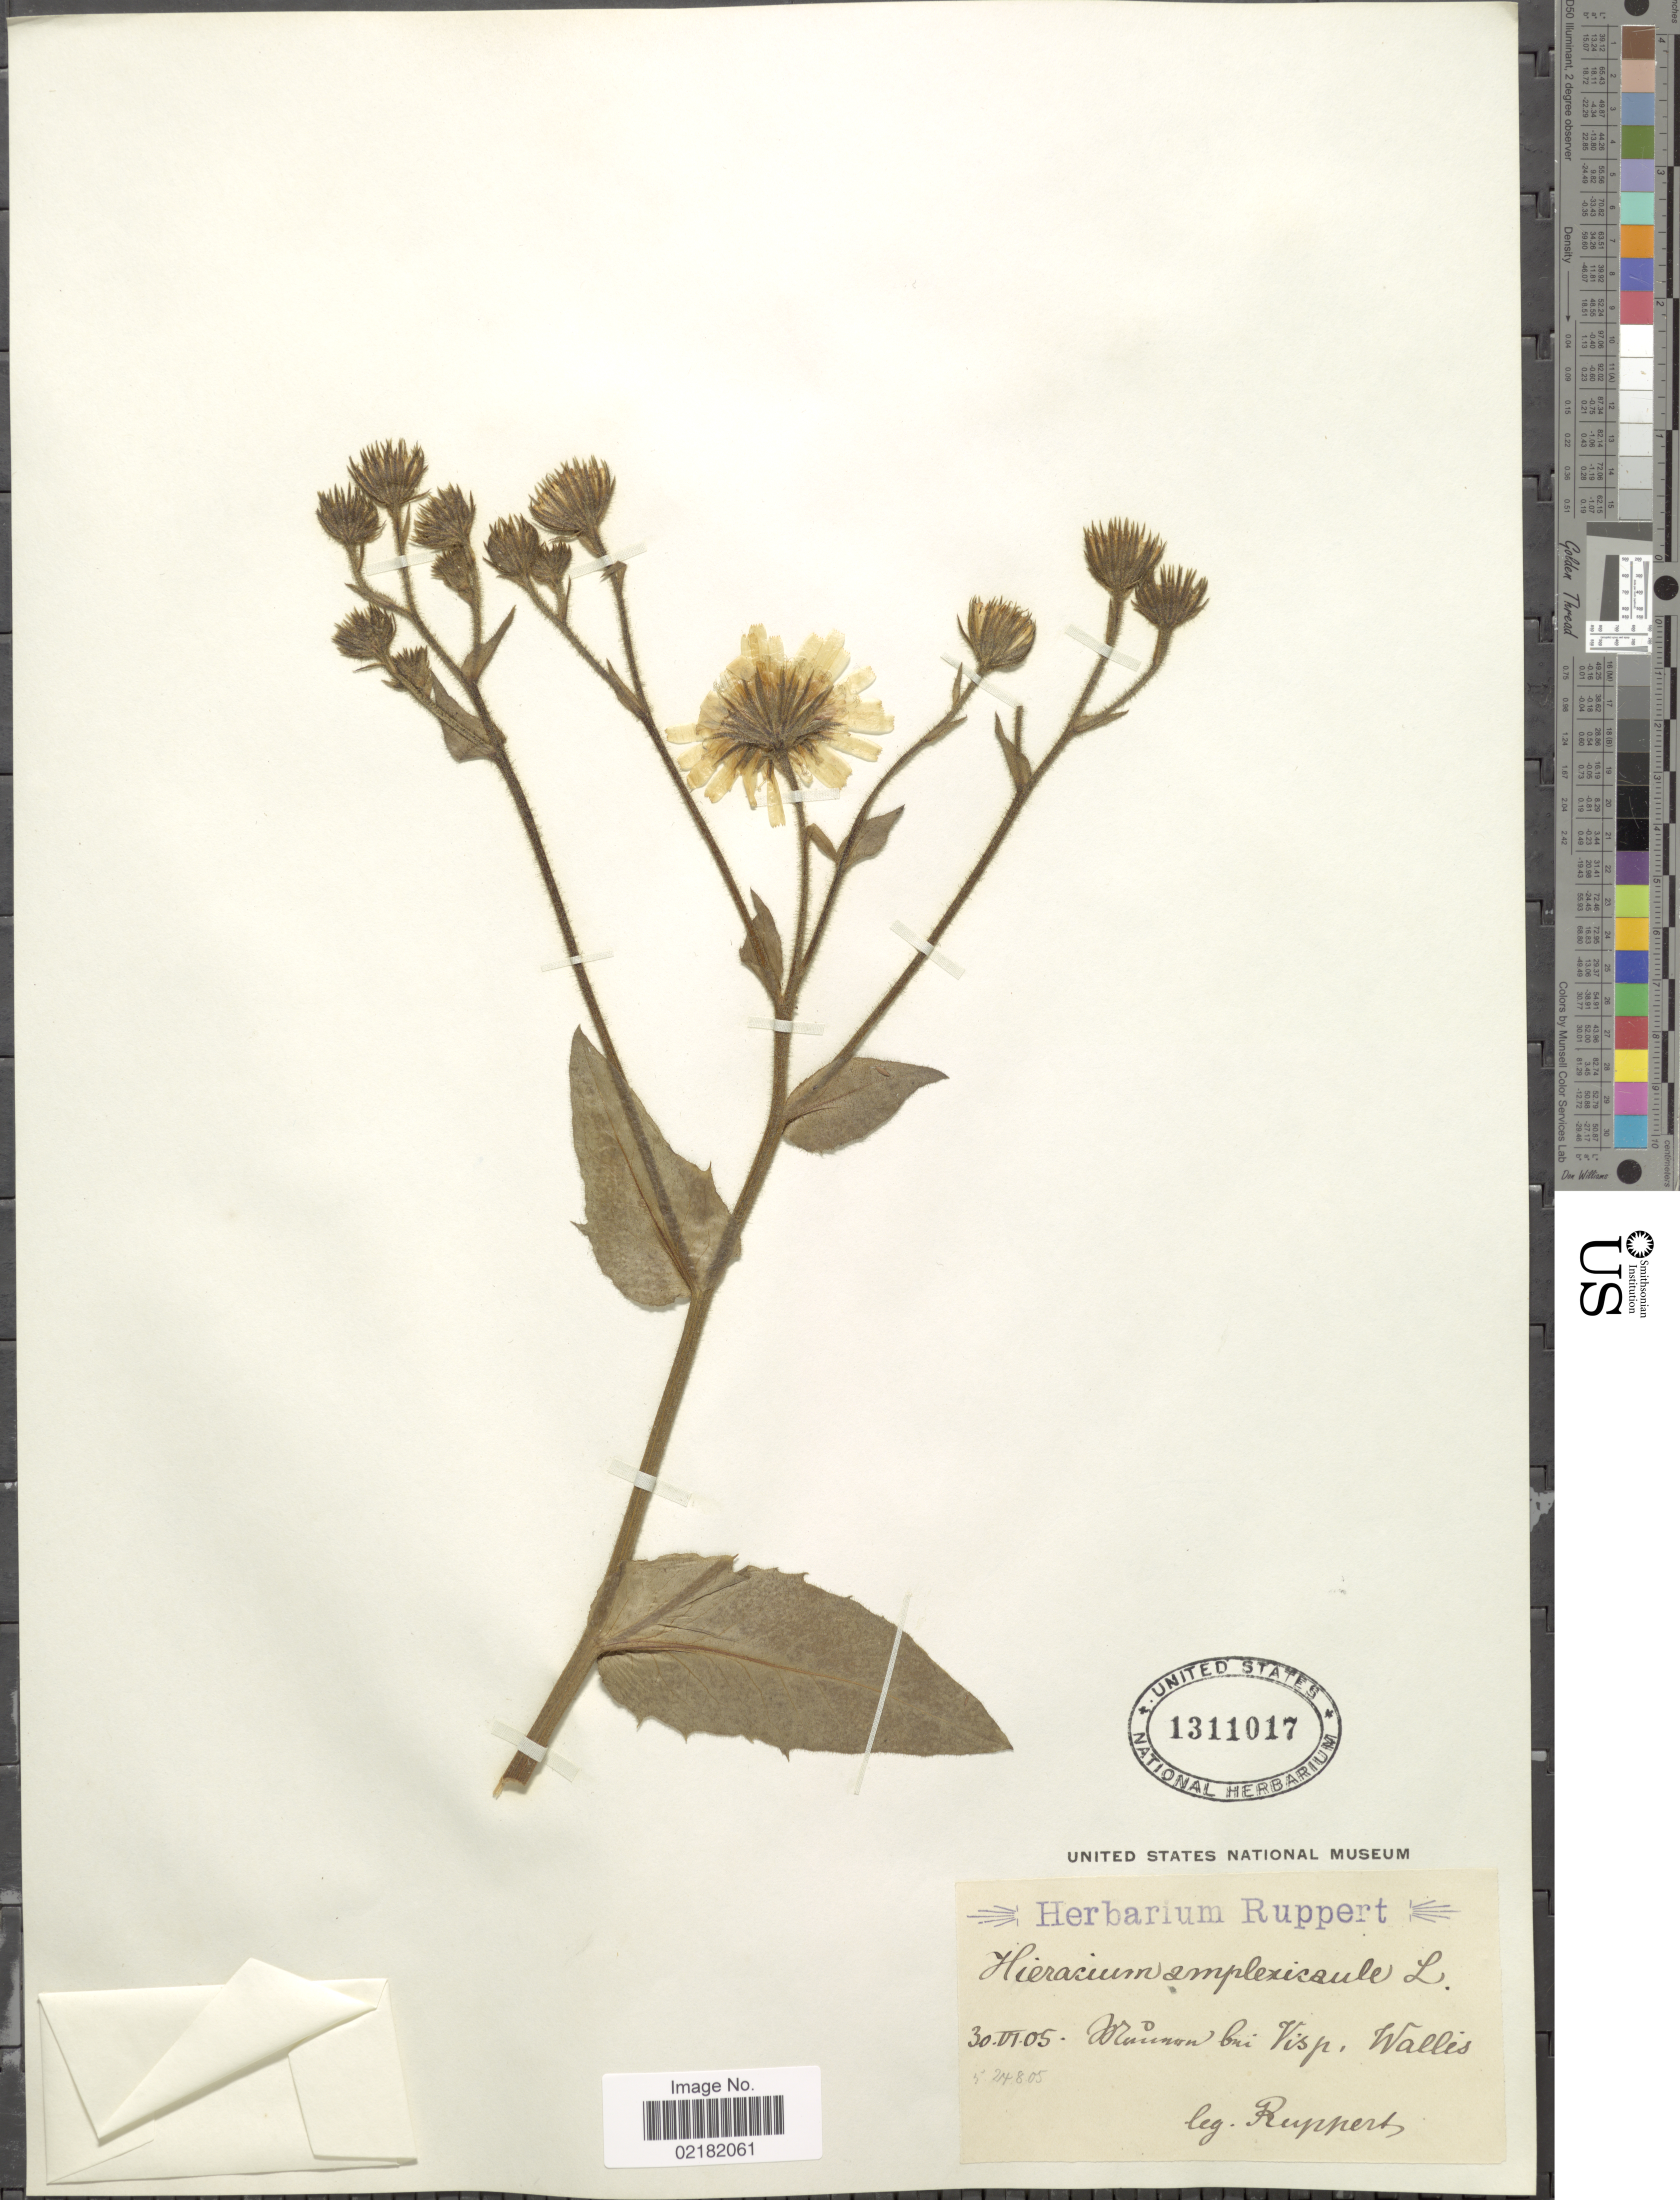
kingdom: Plantae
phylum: Tracheophyta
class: Magnoliopsida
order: Asterales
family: Asteraceae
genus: Hieracium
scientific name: Hieracium amplexicaule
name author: L.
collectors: Ruppert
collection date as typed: Transcribed d/m/y: 30/6/05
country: Wallis and Futuna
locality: Muonon bei Visp. Wallis. [interpreted]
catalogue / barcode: US 1311017